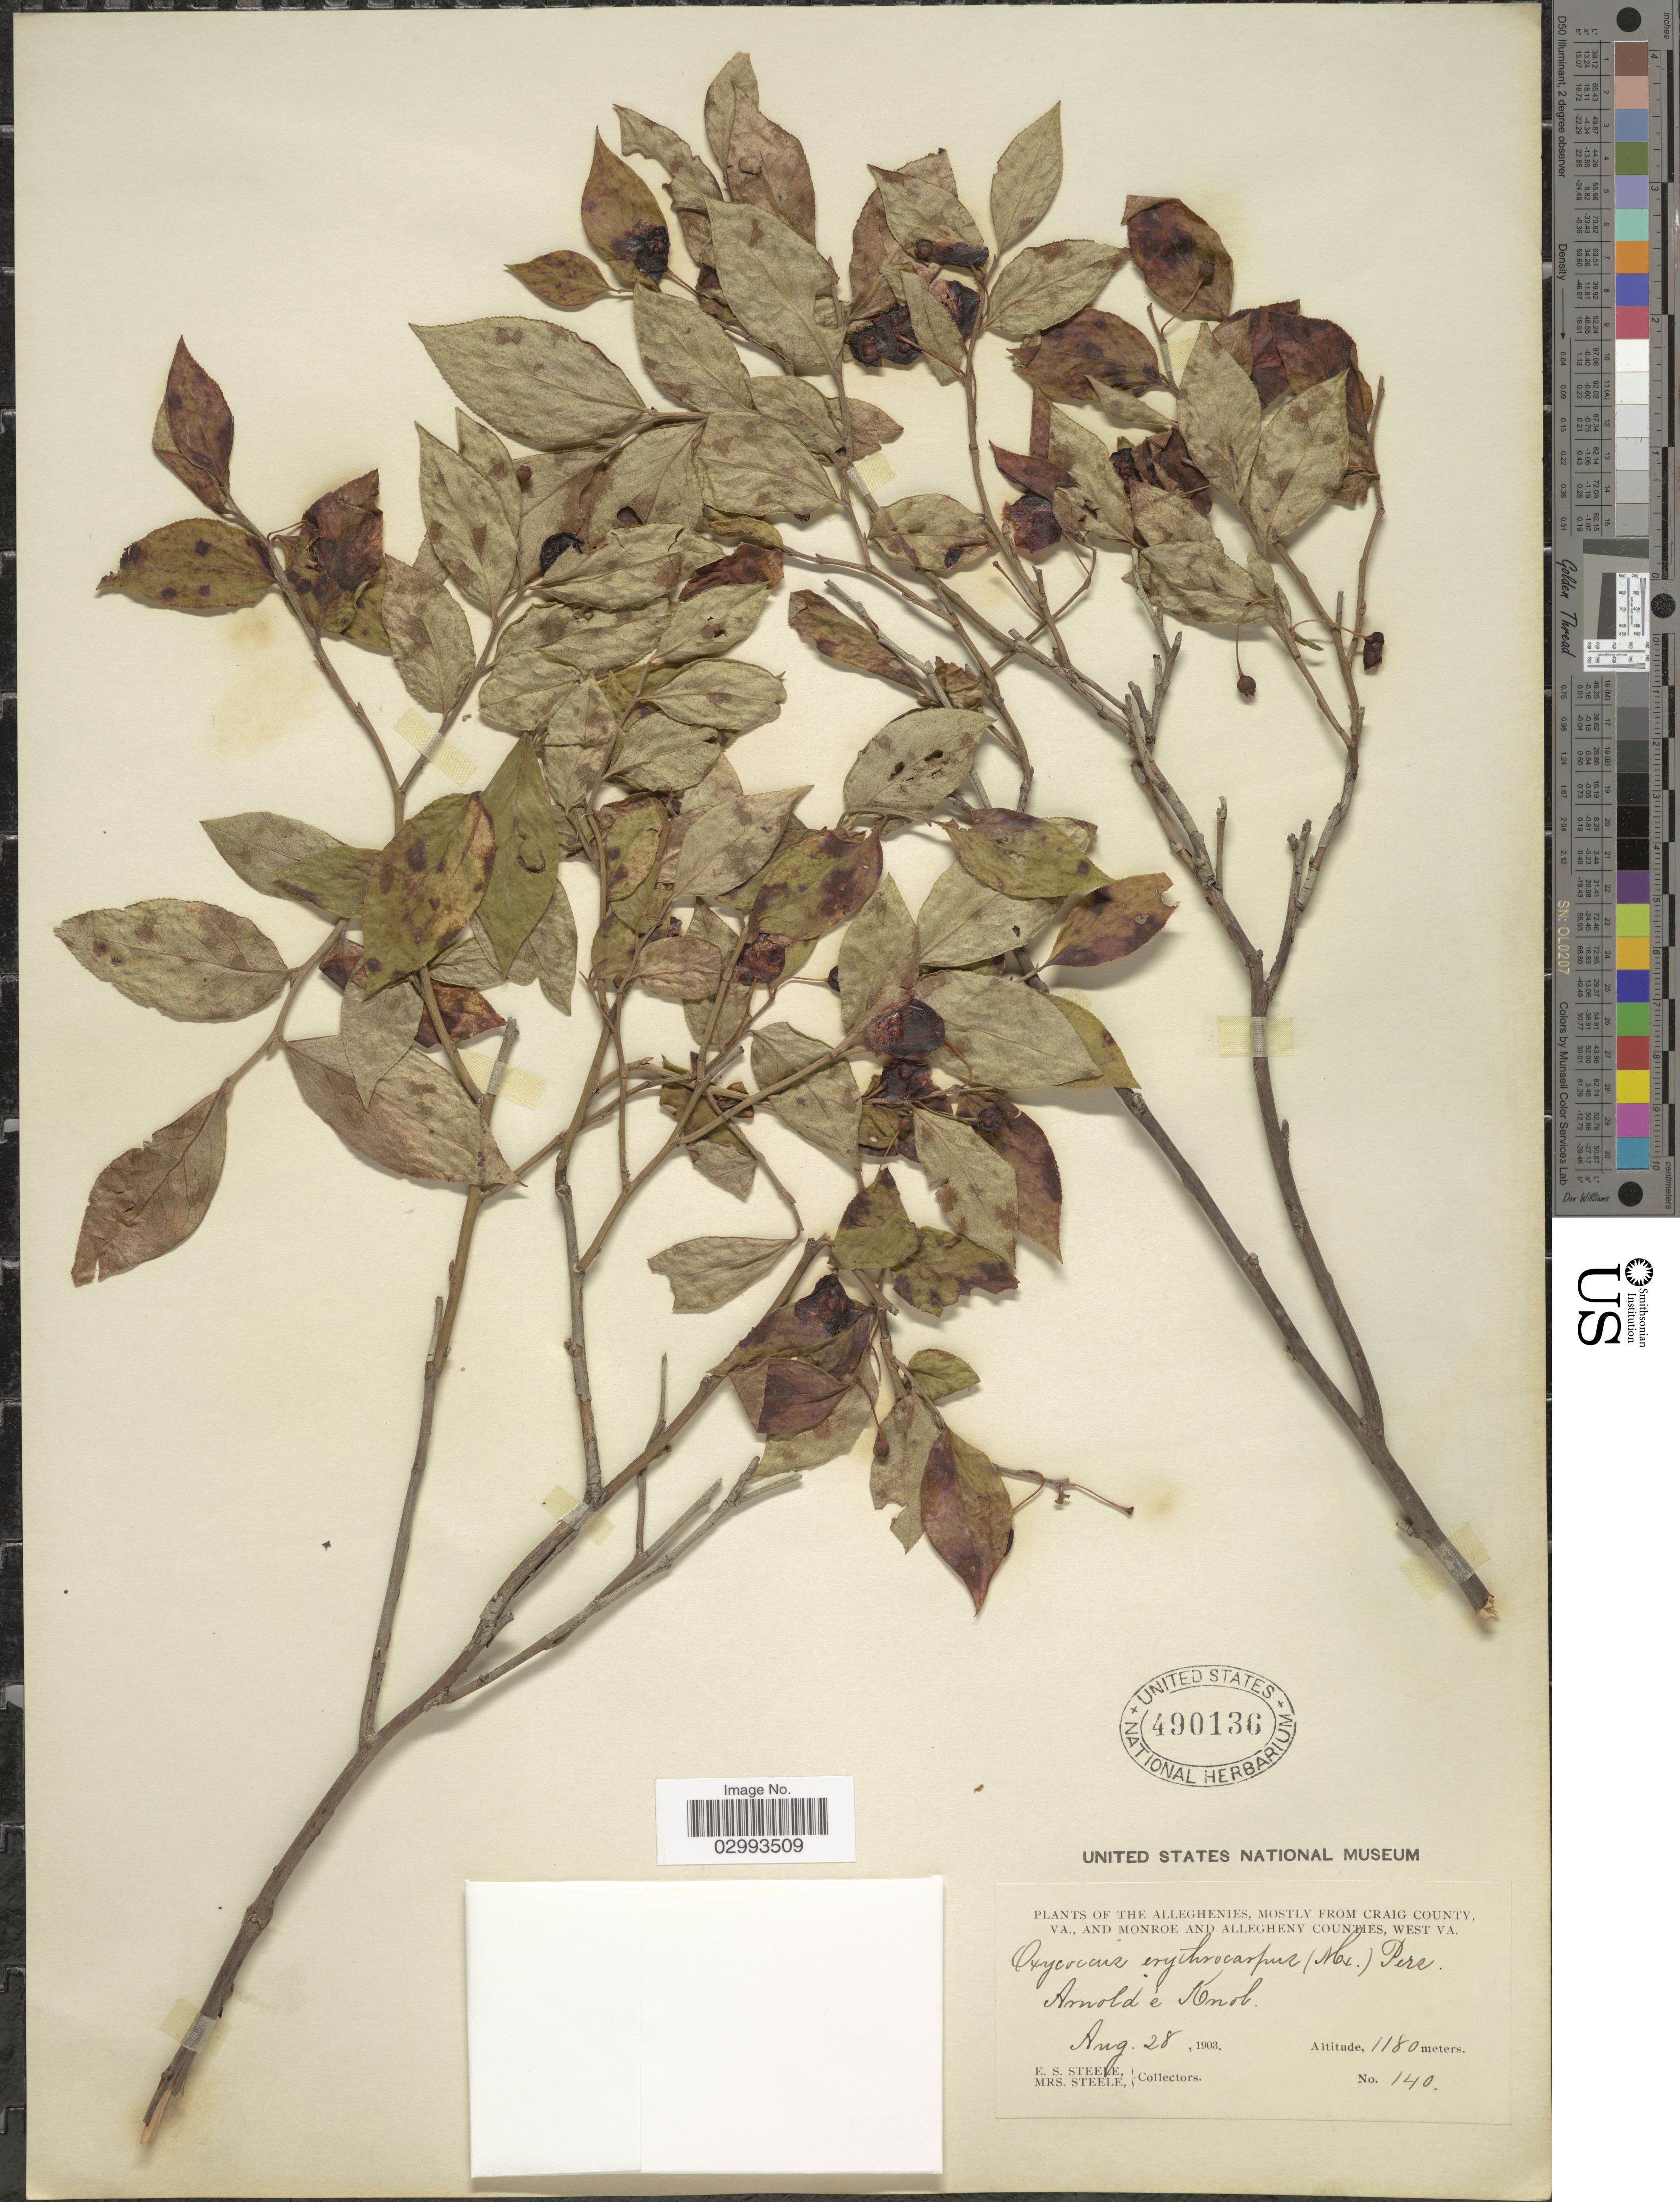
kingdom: Plantae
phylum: Tracheophyta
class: Magnoliopsida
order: Ericales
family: Ericaceae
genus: Hugeria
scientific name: Hugeria erythrocarpa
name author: (Michx.) Small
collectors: E. Steele & Mrs. E. S. Steele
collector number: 140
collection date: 1903-08-28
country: United States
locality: The Alleghenies, mostly from Craig County VA., and Monroe and Allegheny Counties, West VA.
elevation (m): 1180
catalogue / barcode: US 490136